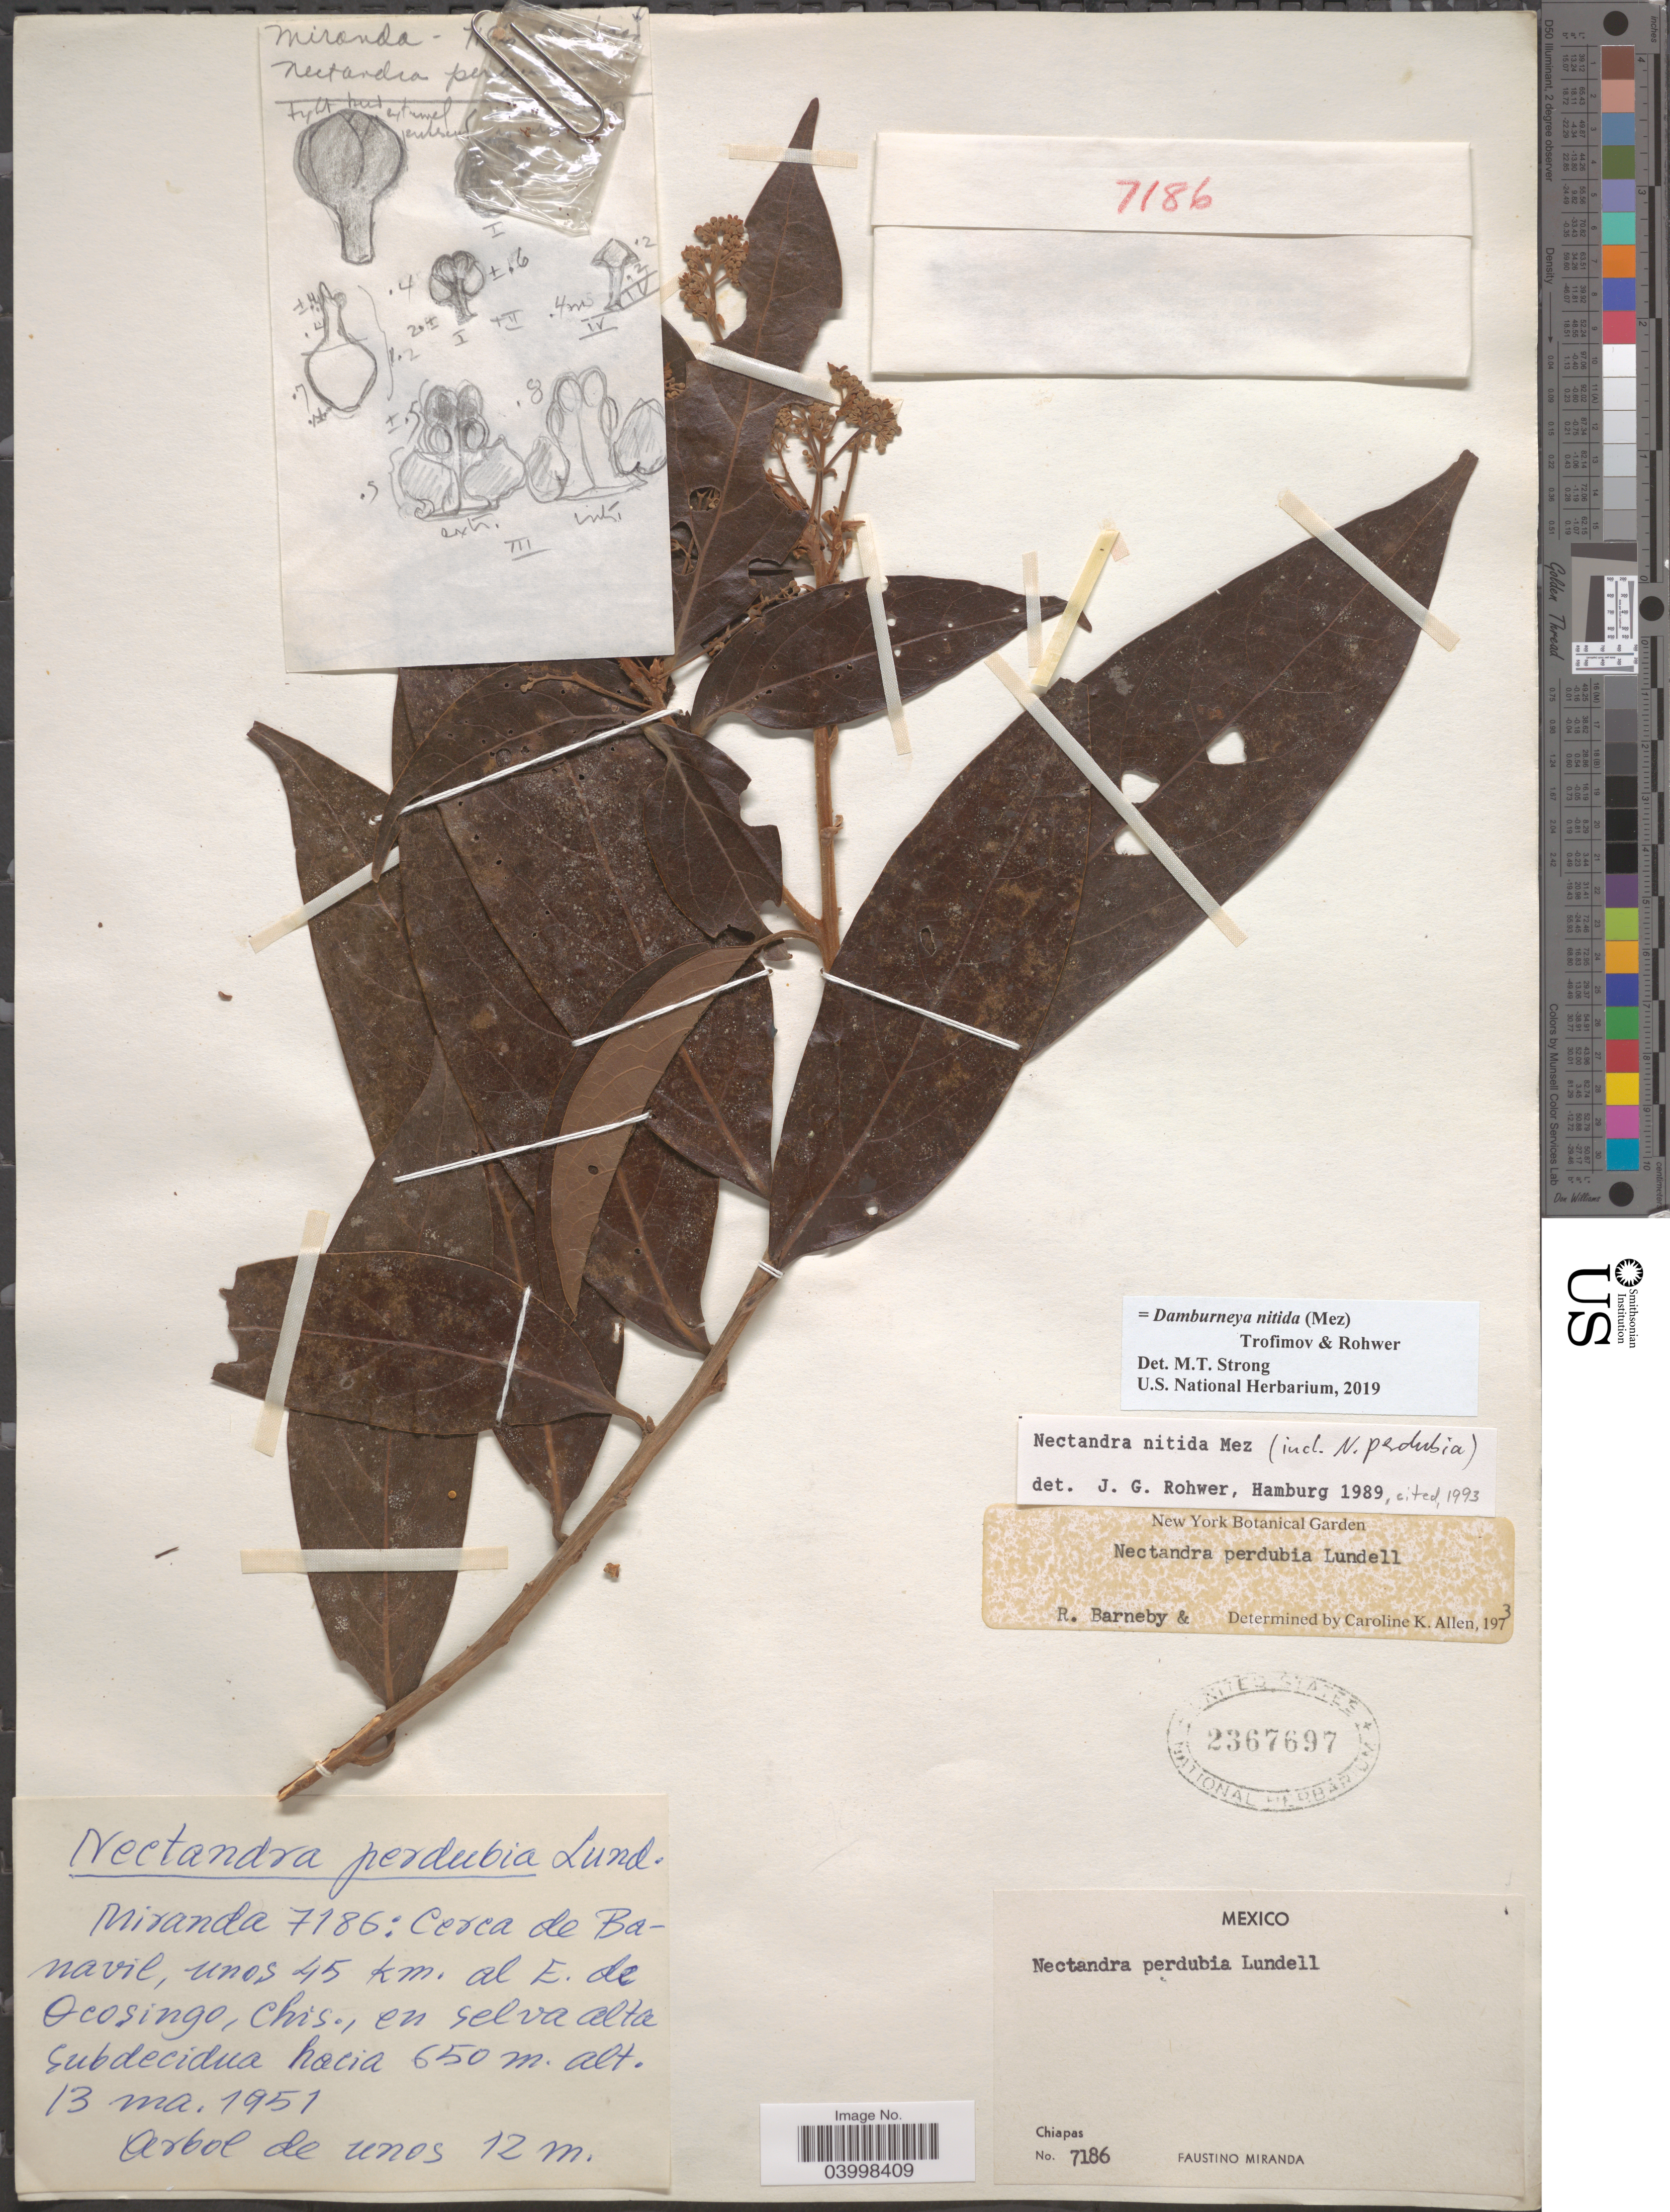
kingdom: Plantae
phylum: Tracheophyta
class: Magnoliopsida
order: Laurales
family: Lauraceae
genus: Damburneya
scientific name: Damburneya nitida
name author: (Mez) Trofimov & Rohwer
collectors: F. Miranda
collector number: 7186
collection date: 1951-03-13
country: Mexico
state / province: Chiapas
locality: Cerca de Banavil, unos 45 km. al E de Ocosingo.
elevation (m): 650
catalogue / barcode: US 2367697